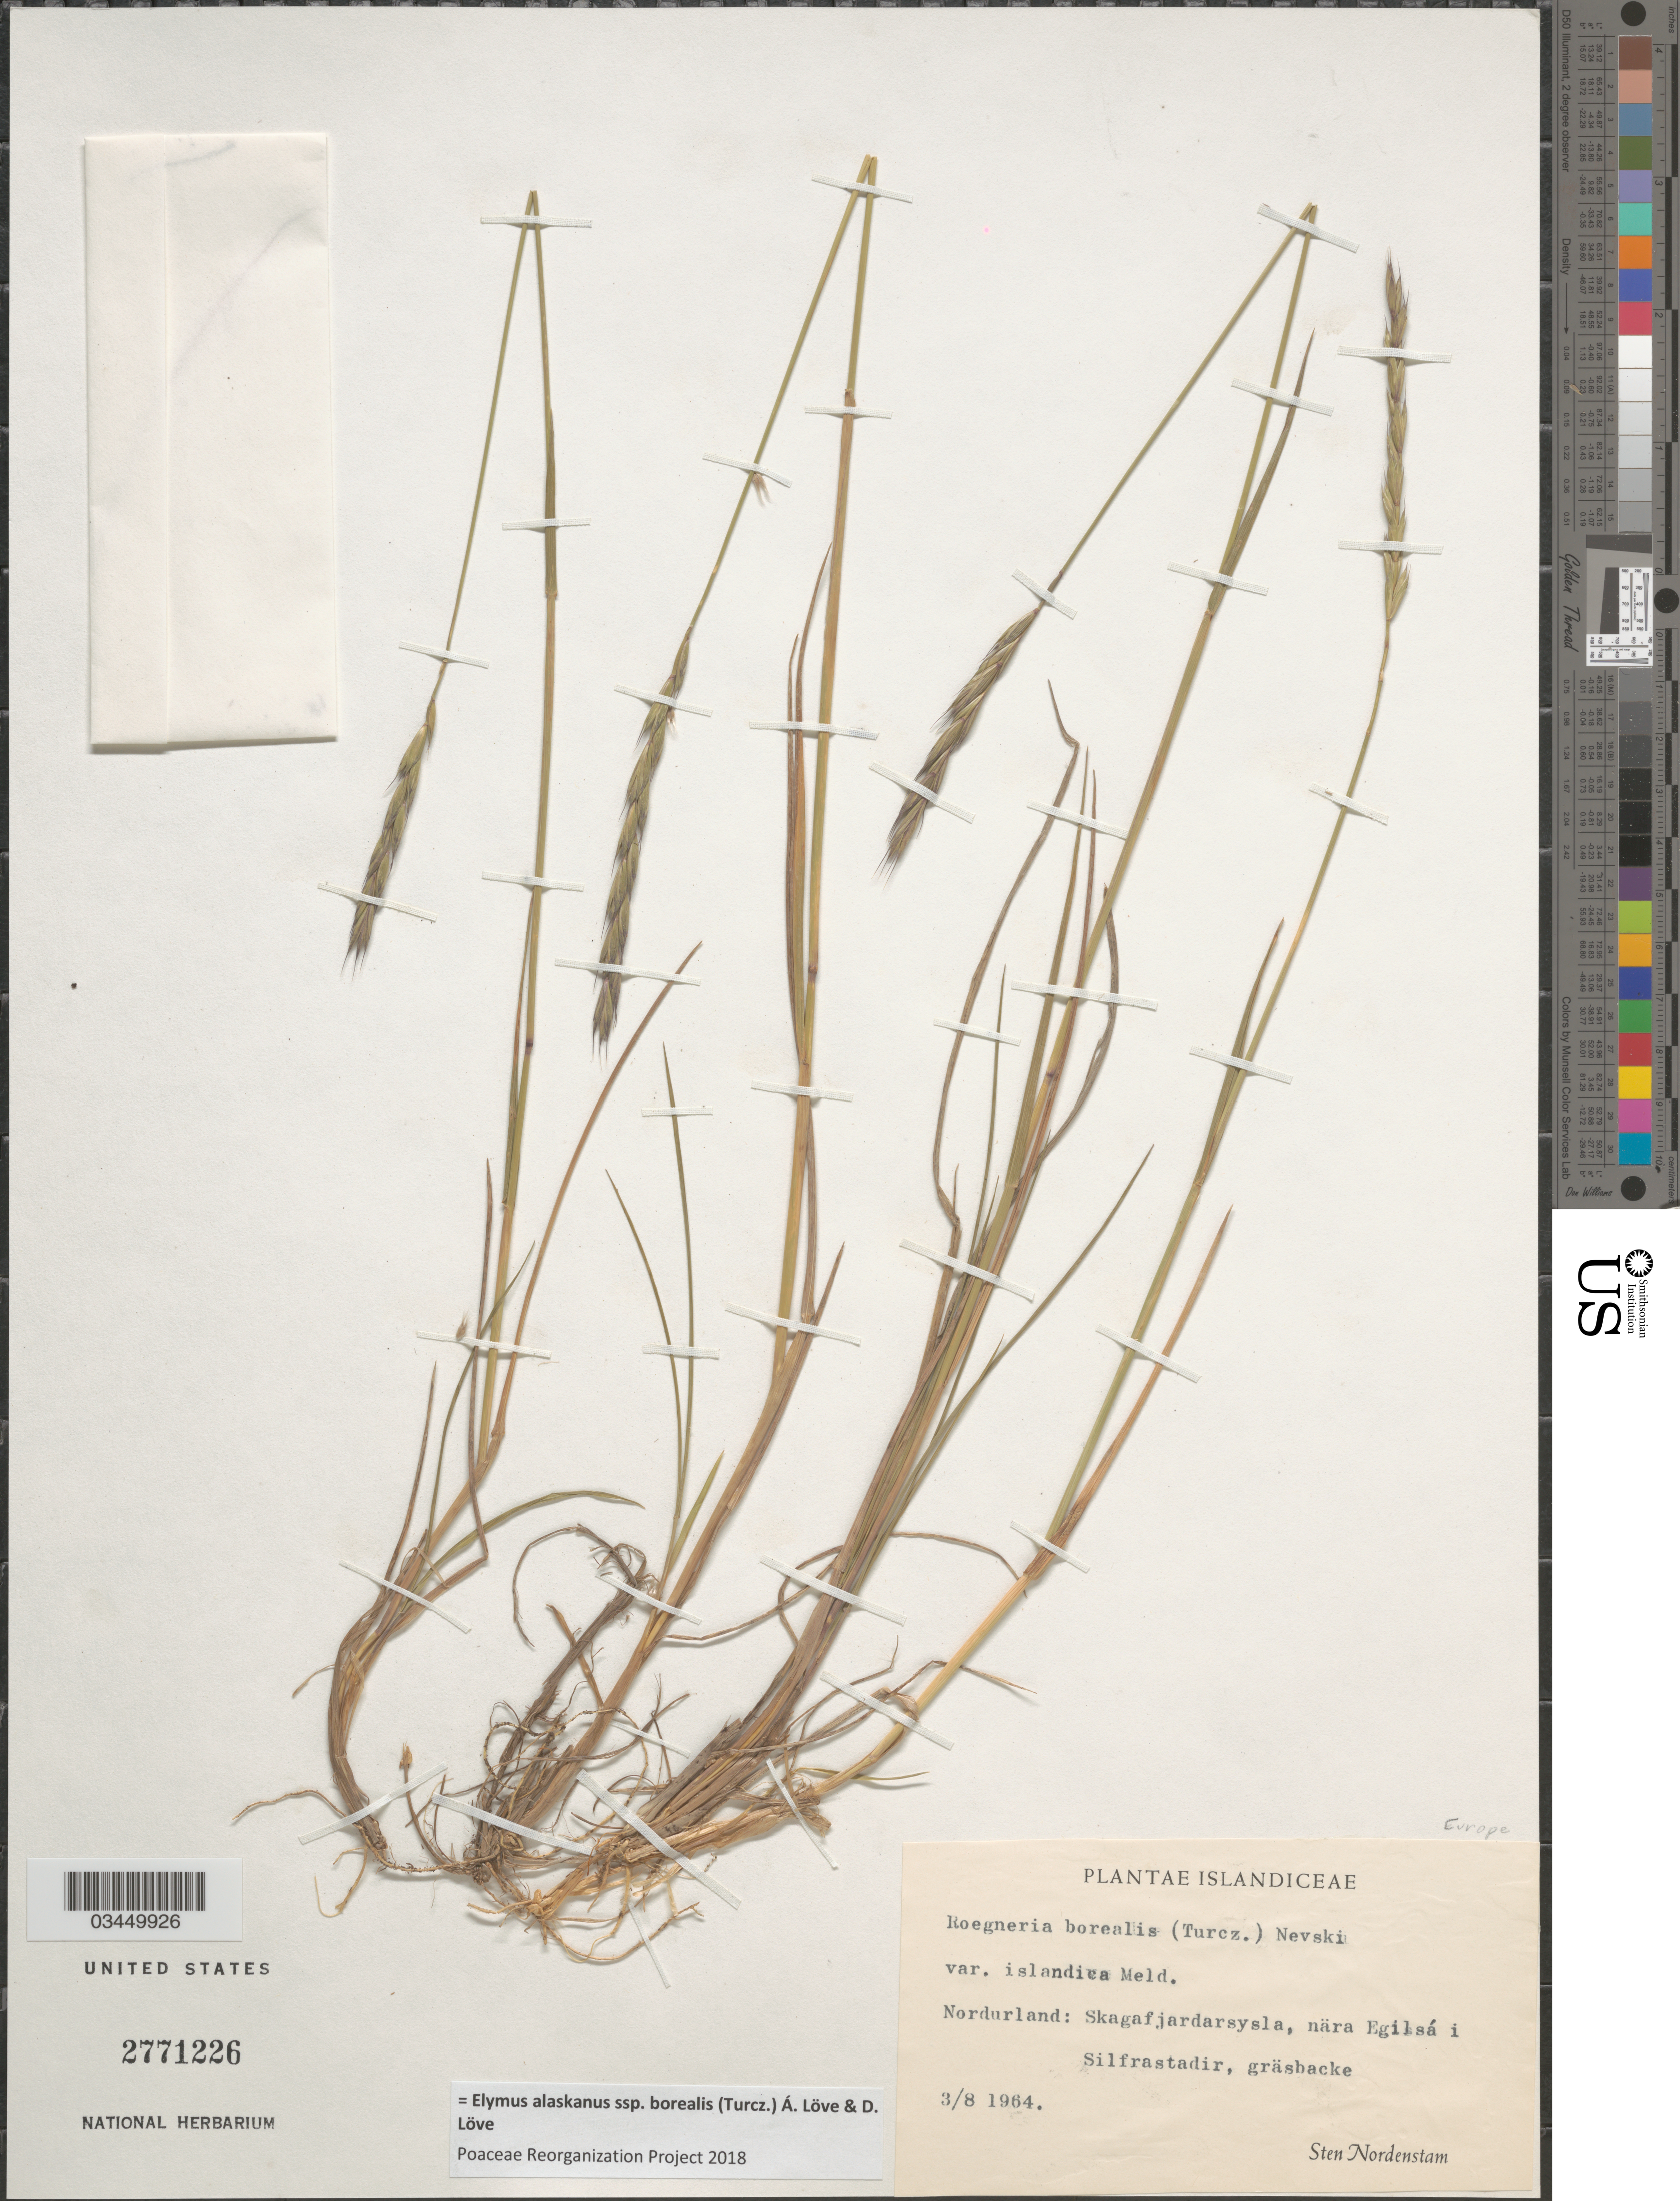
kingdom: Plantae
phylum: Tracheophyta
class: Liliopsida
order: Poales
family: Poaceae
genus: Elymus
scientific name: Elymus alaskanus subsp. borealis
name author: (Turcz.) Á. Löve & D. Löve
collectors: S. Nordenstam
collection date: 1964-08-03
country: Iceland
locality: Islandiceae. Nordurland: Skagafjardarsysla, nära Egilsá i Silfrastadir, gräsbacke.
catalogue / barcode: US 2771226